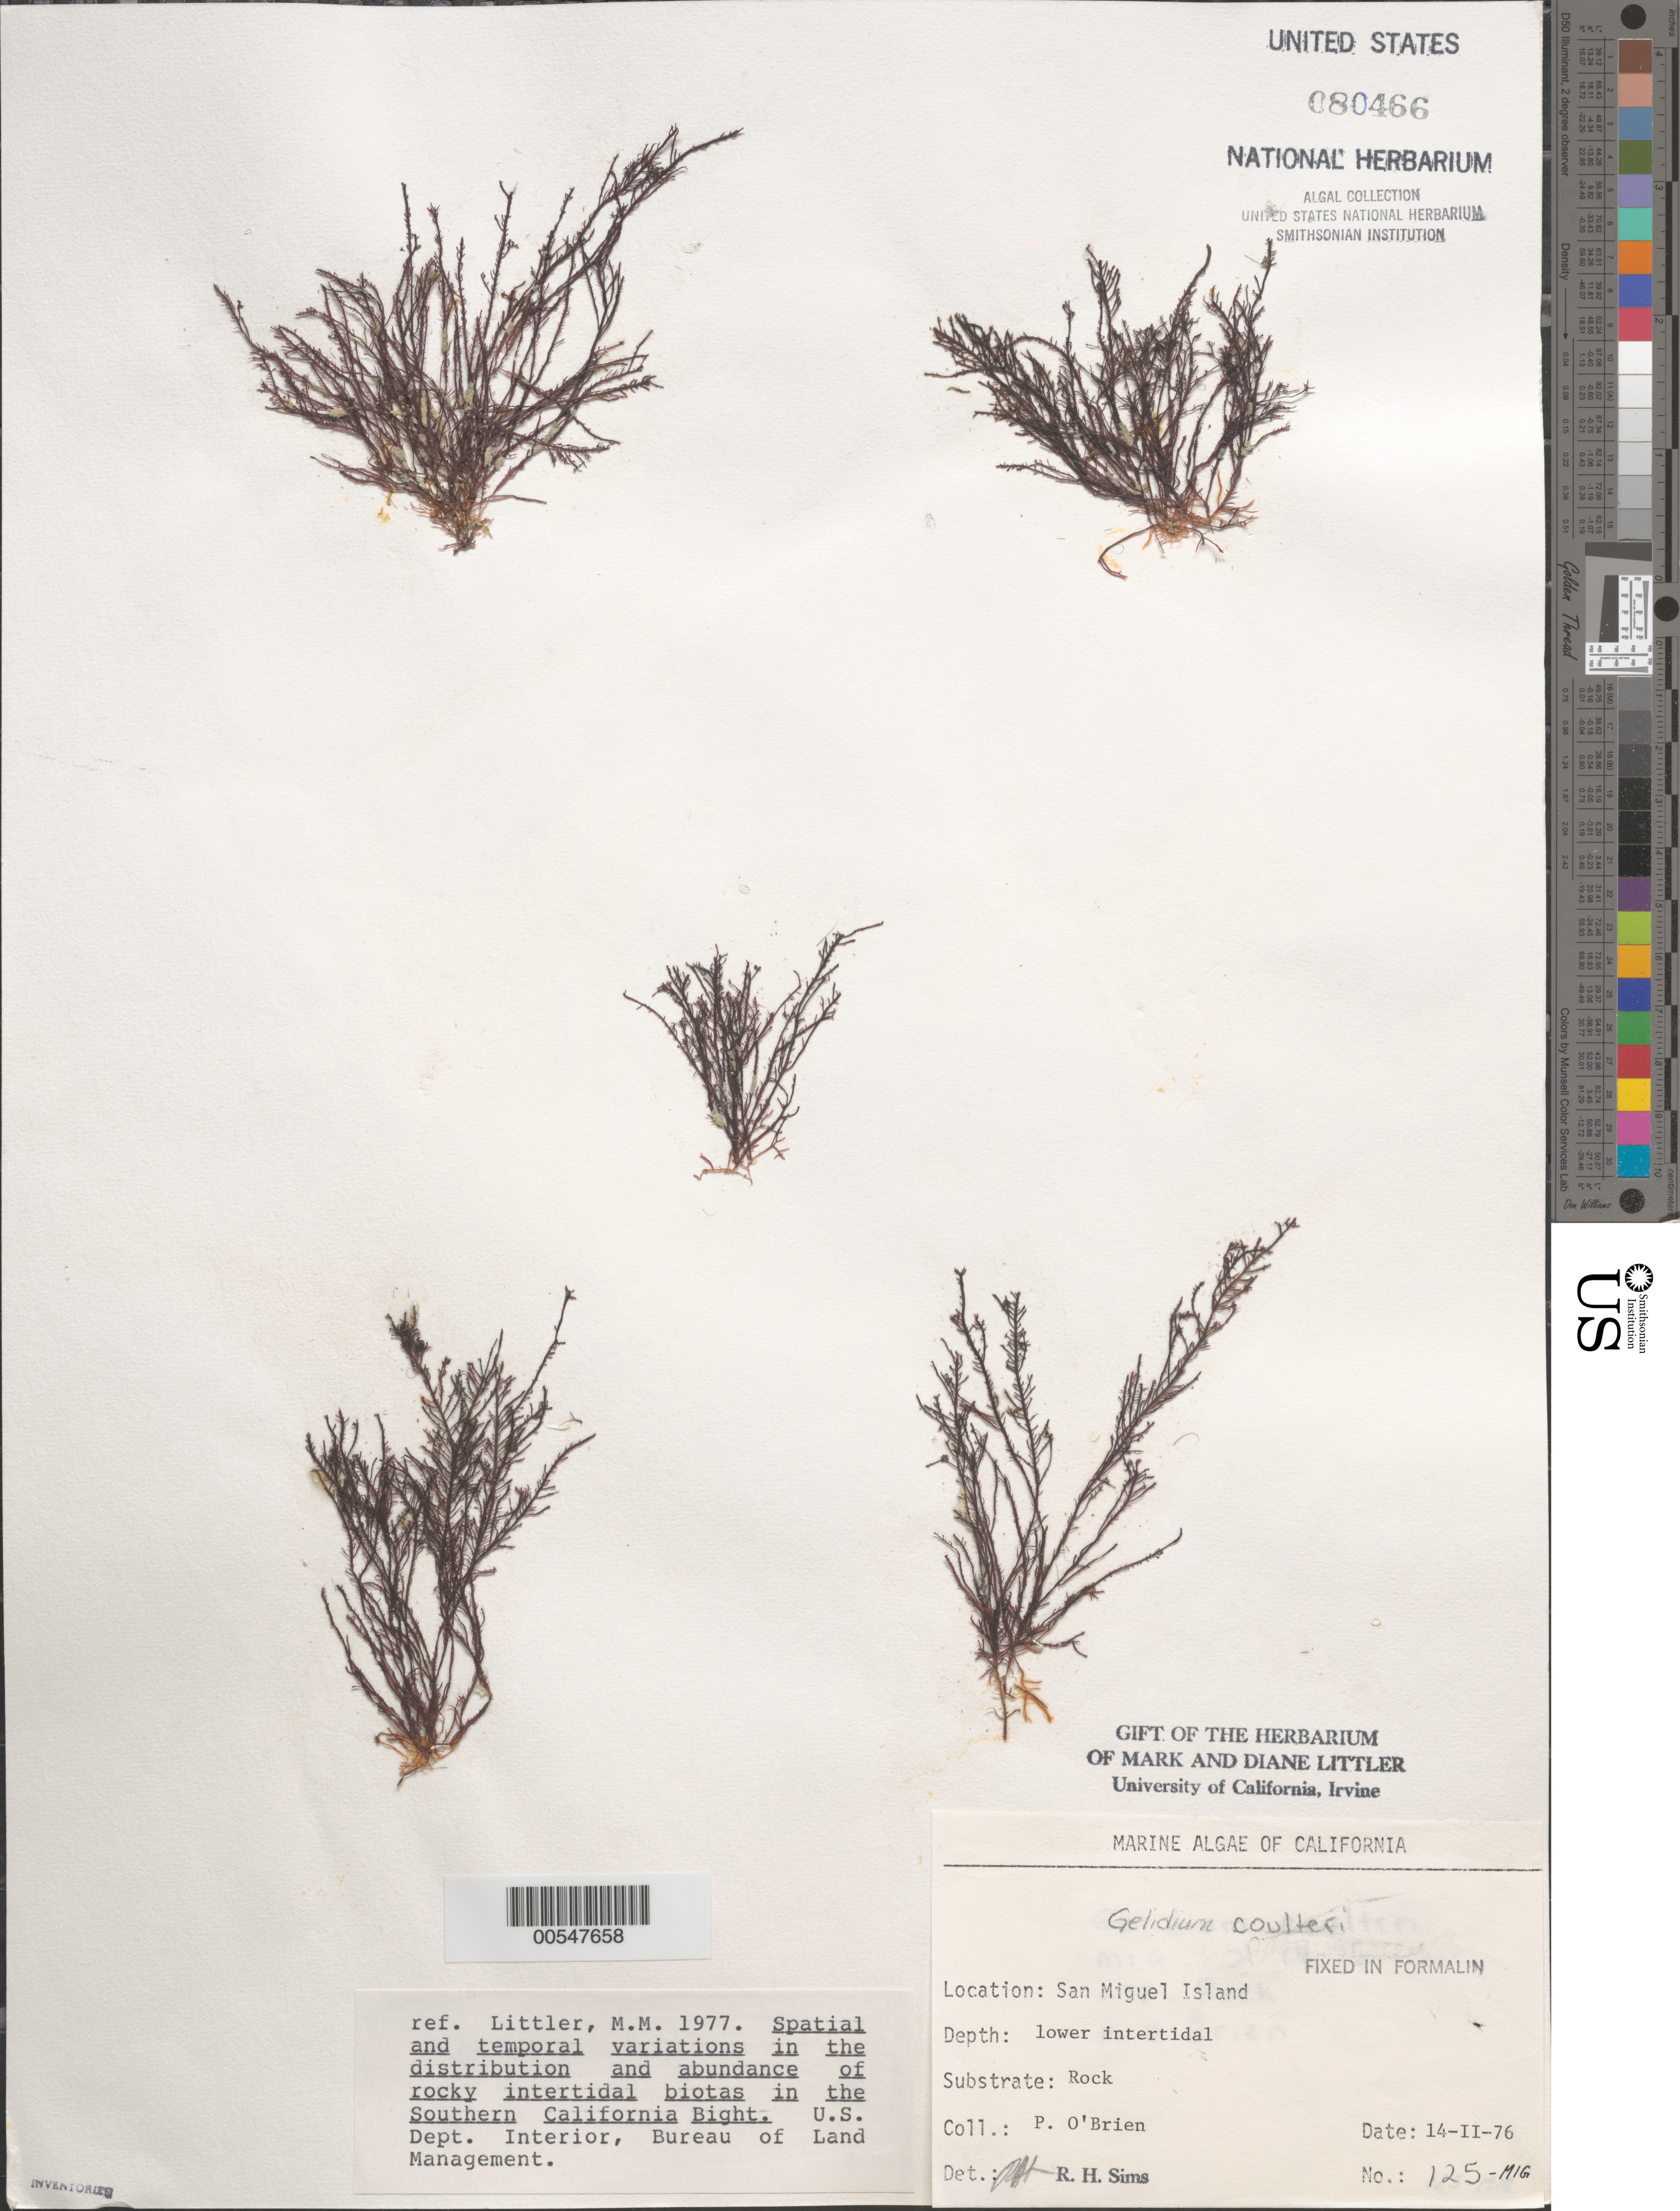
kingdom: Plantae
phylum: Rhodophyta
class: Florideophyceae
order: Gelidiales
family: Gelidiaceae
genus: Gelidium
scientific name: Gelidium coulteri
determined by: Sims, Robert H.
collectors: P. O'Brien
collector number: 125-mig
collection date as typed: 14 Feb 1976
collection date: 1976-02-14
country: United States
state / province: California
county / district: Santa Barbara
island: San Miguel Island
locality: Cuyler Harbor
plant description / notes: BLM-SOCALBIGHT Rocky Intertidal Survey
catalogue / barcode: US 80466